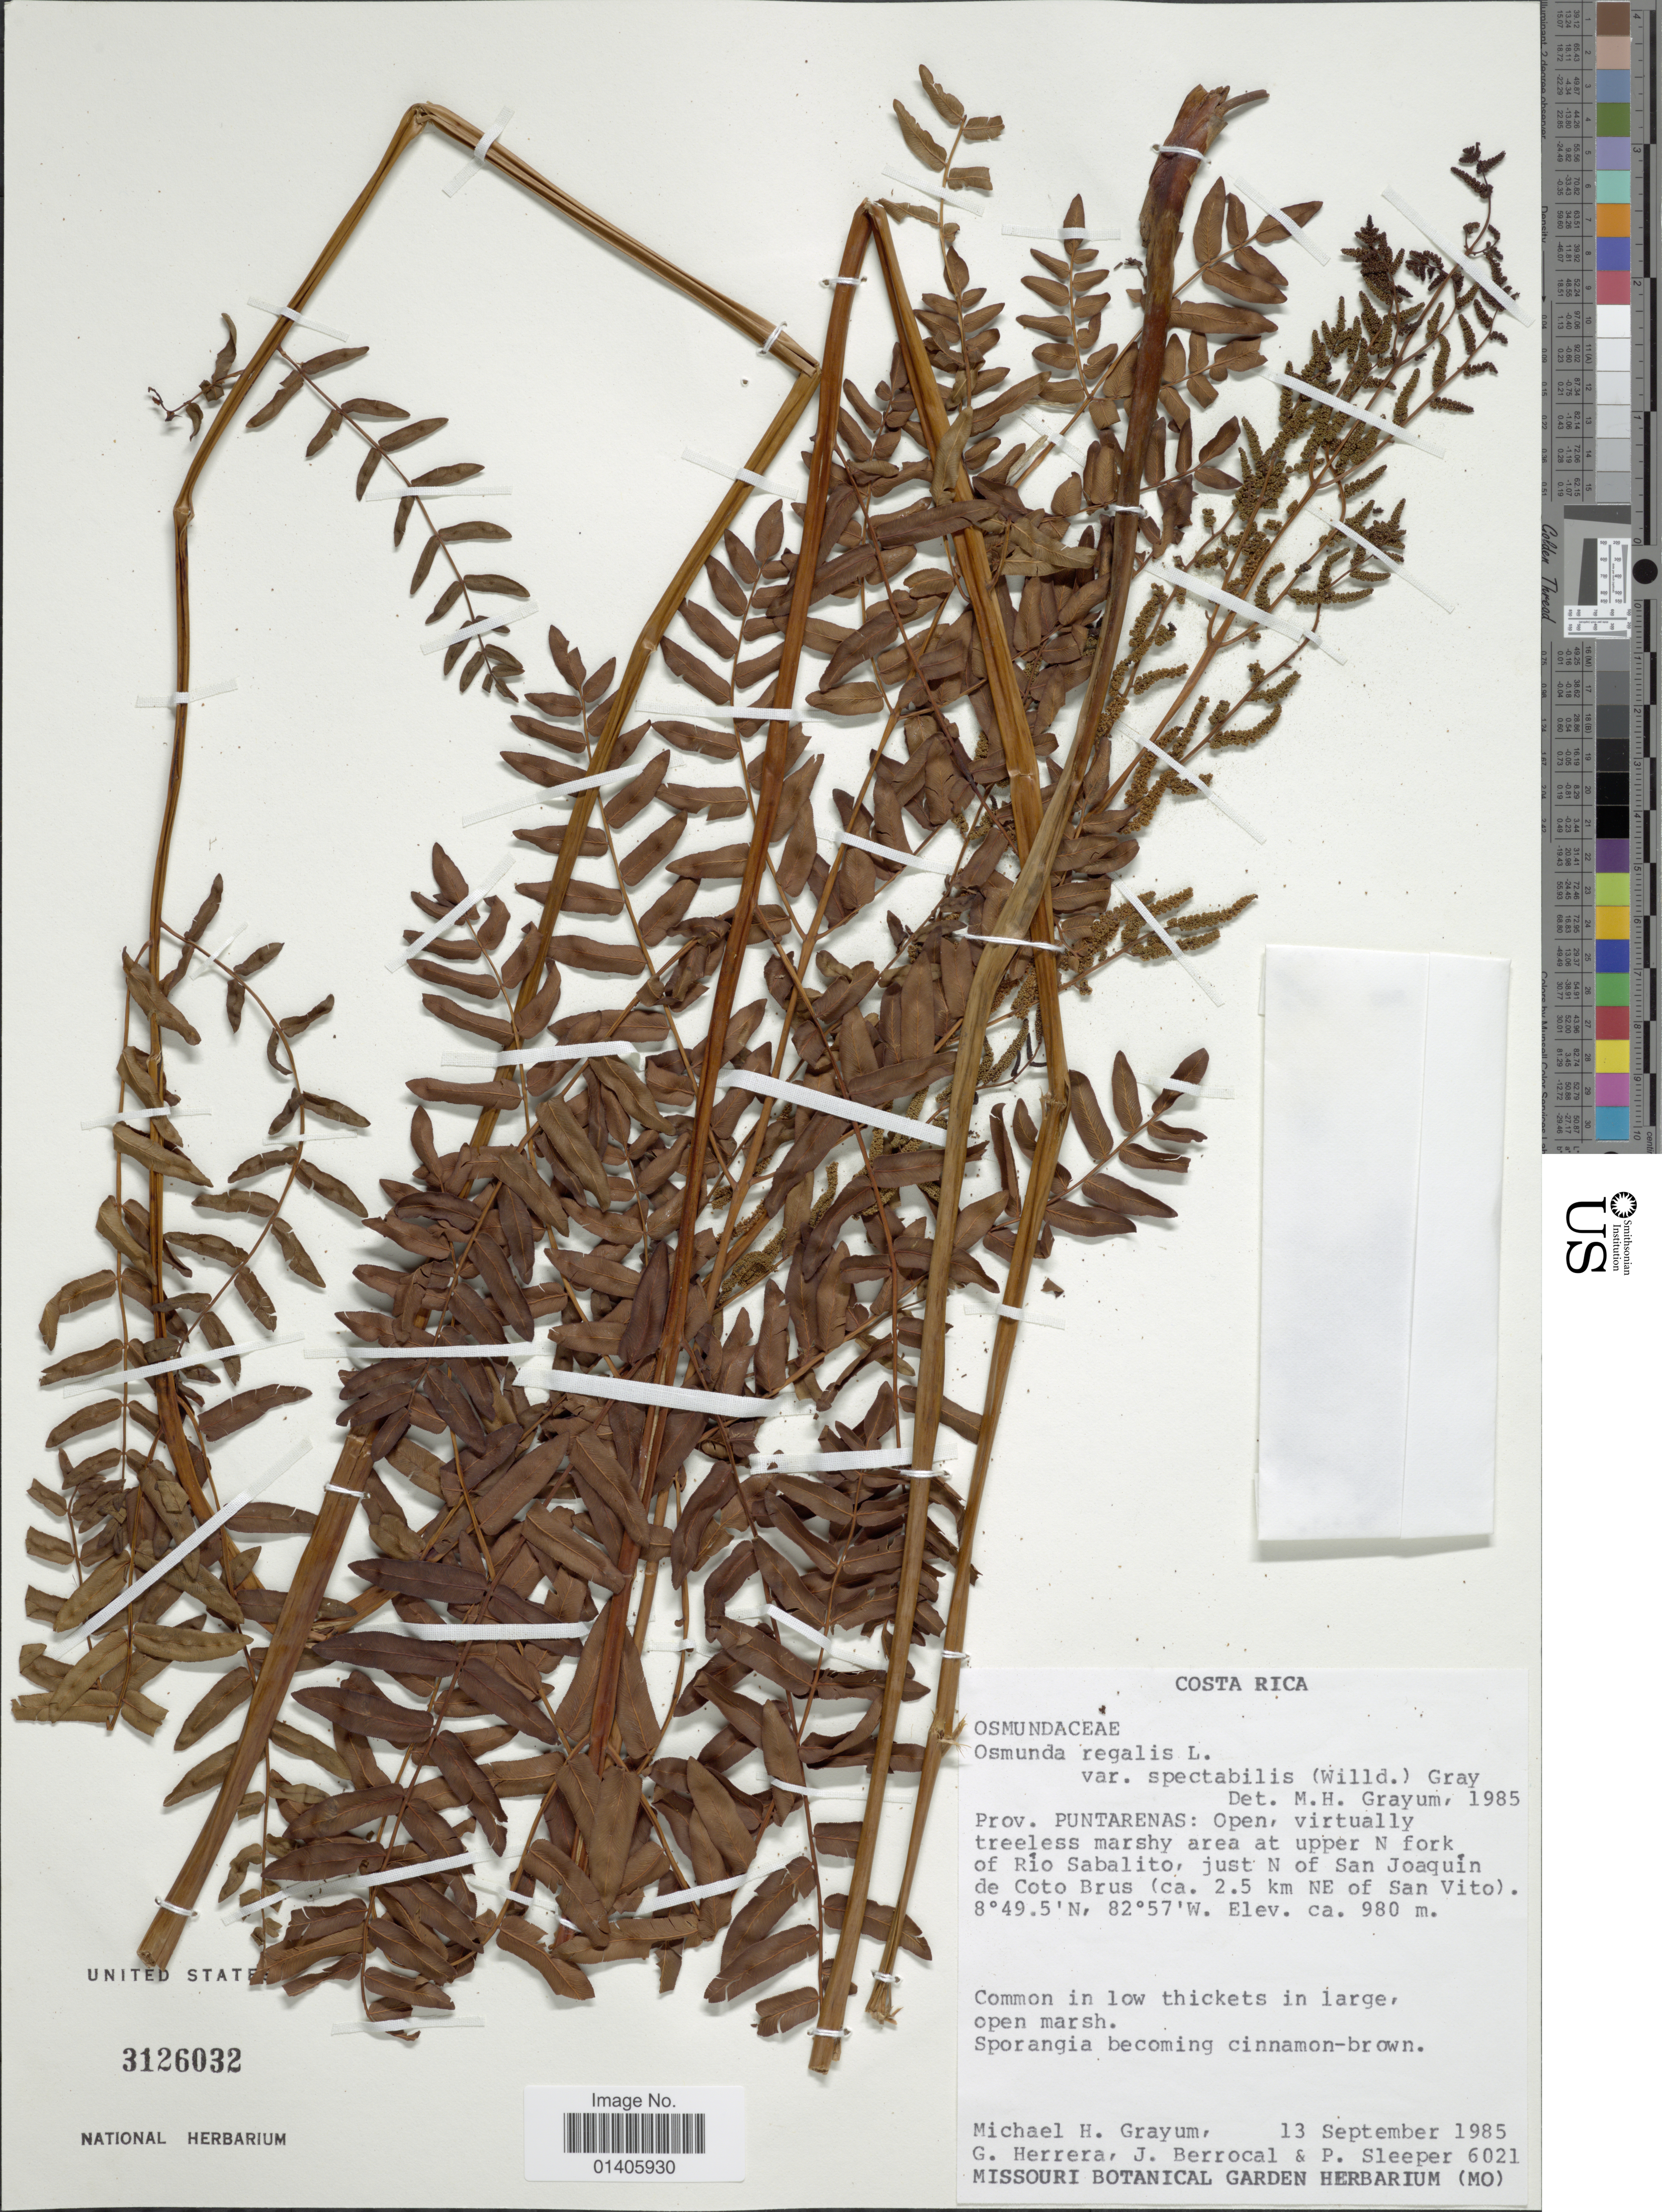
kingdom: Plantae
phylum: Tracheophyta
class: Polypodiopsida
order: Osmundales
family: Osmundaceae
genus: Osmunda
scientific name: Osmunda regalis var. spectabilis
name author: (Willd.) A. Gray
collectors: M. H. Grayum, G. Herrera, J. Berrocal & P. Sleeper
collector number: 6021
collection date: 1985-09-13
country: Costa Rica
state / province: Puntarenas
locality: Open, virtually treeless marshy area at upper N fork of Rio Sabalito, just N of San Joaquin de Coto Brus (ca 2.5 km NE of San Vito)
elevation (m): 980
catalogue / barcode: US 3126032